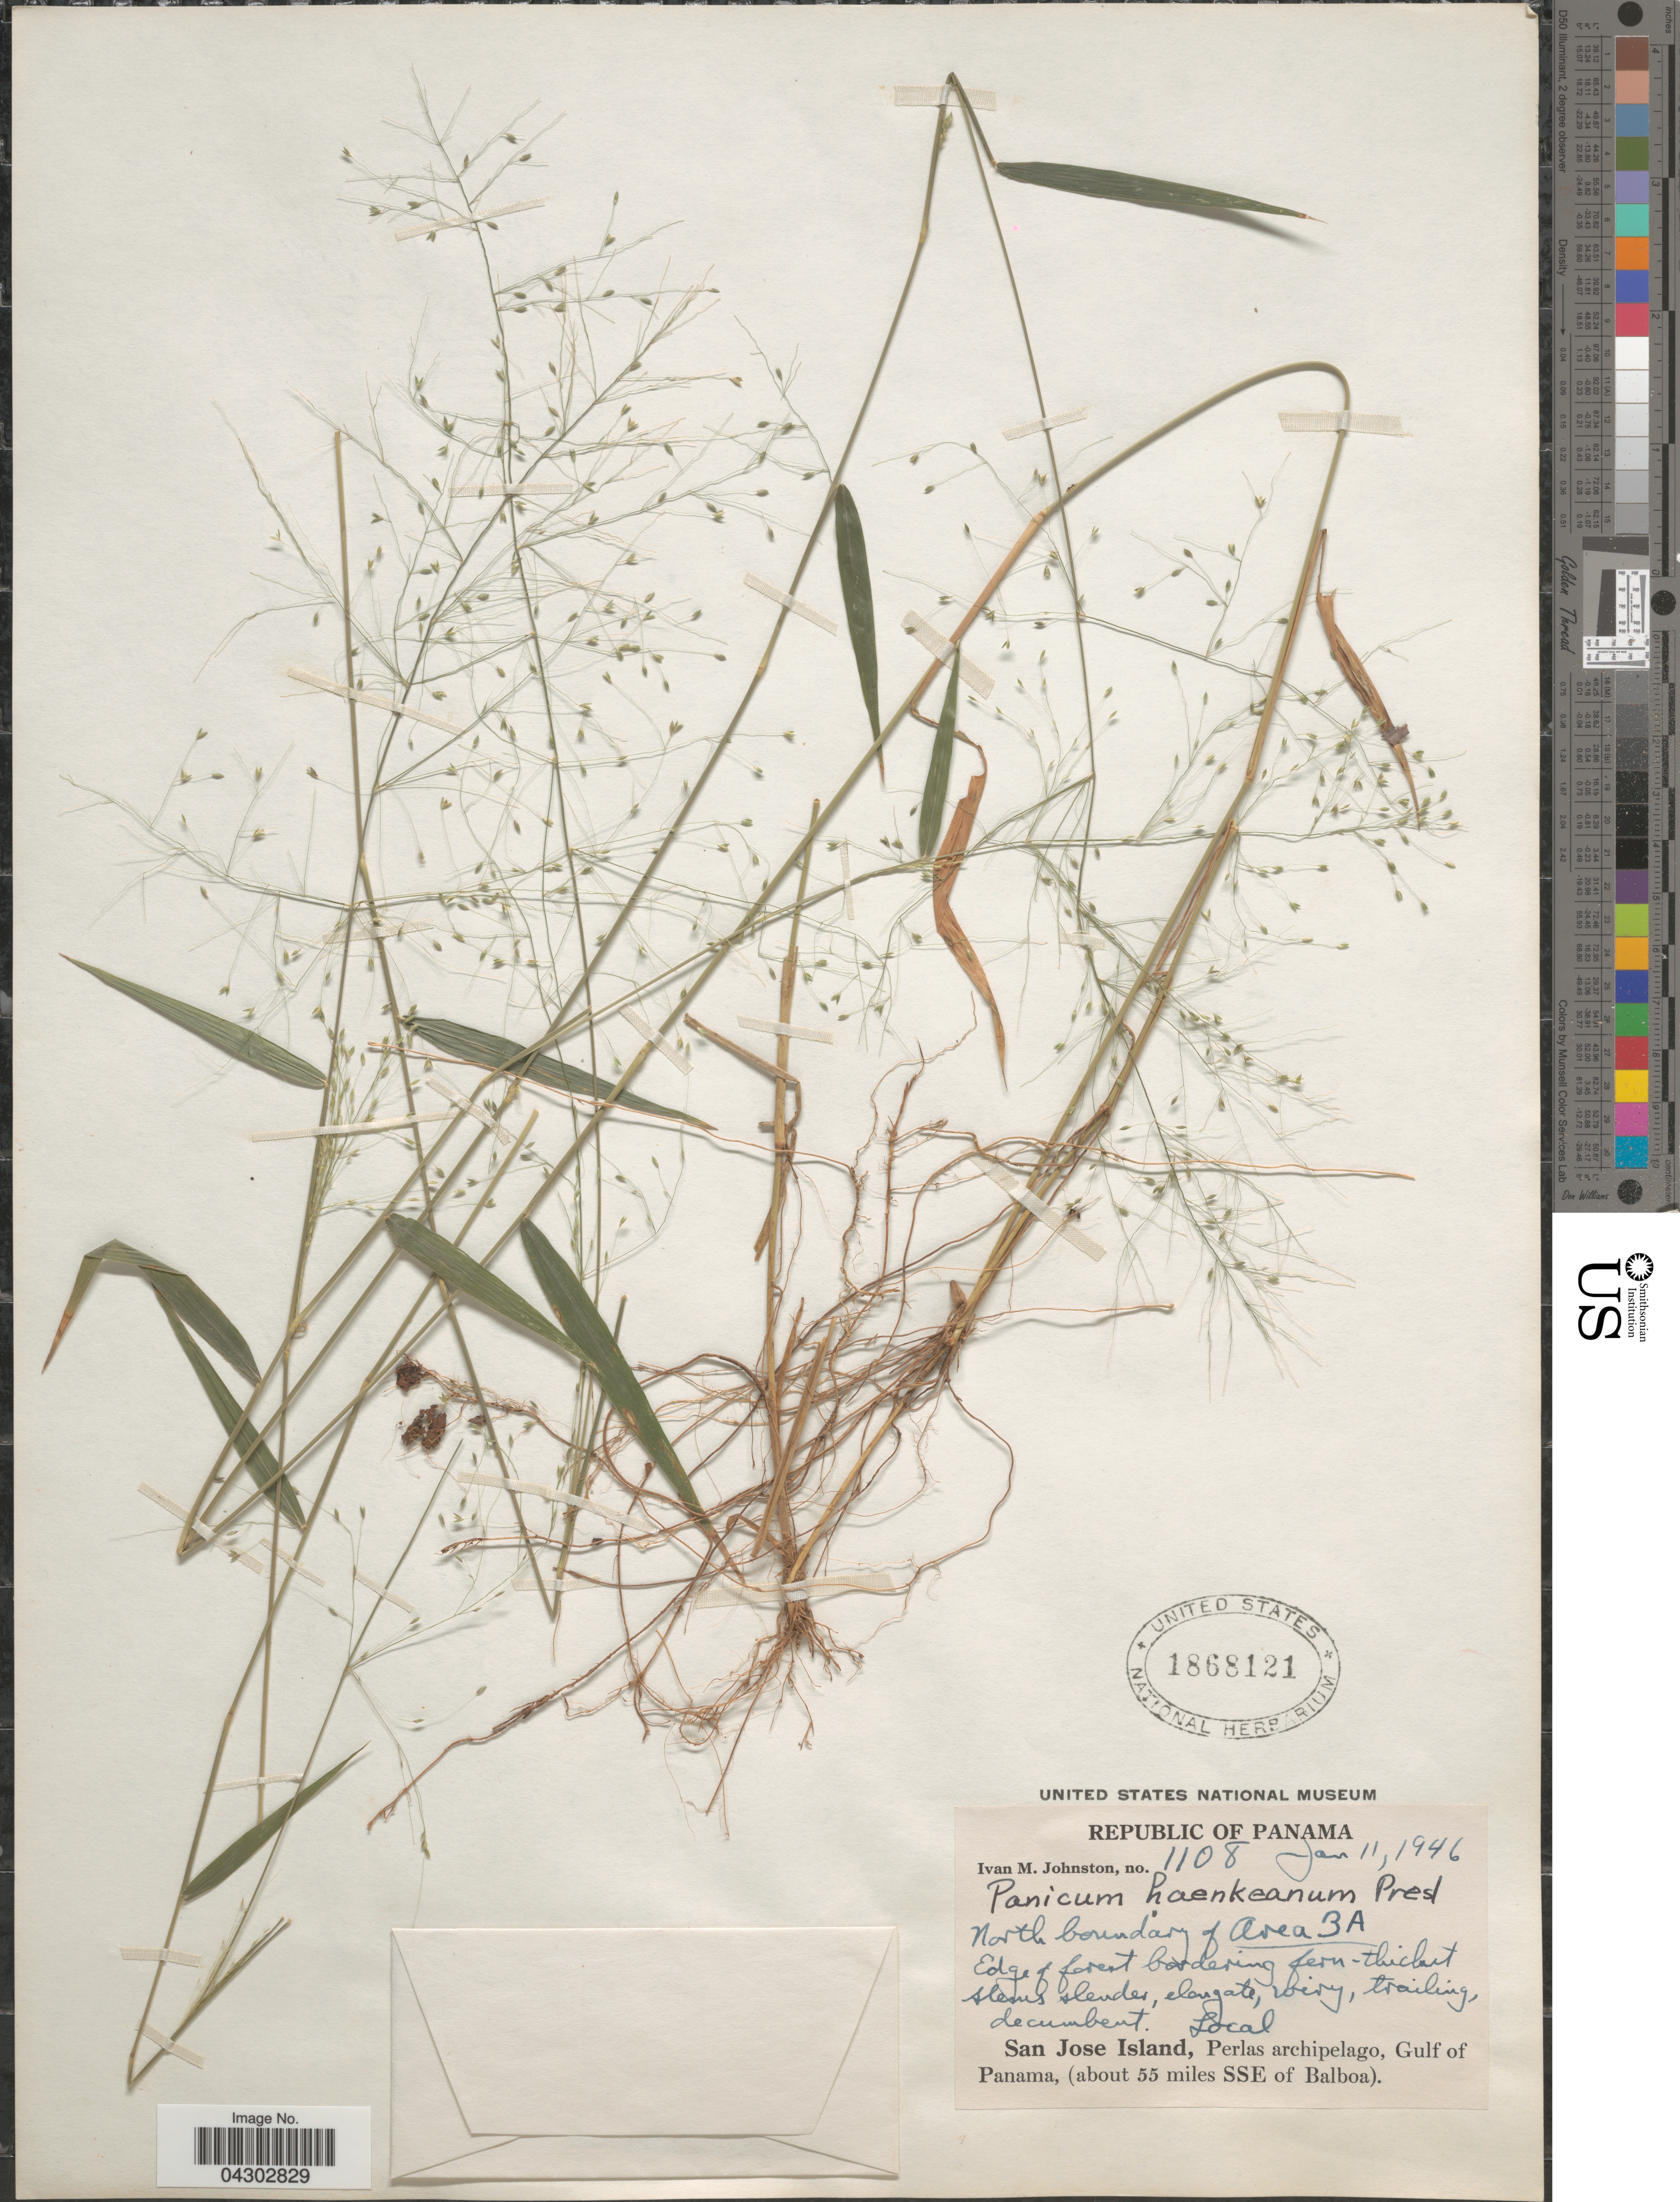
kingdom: Plantae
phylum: Tracheophyta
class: Liliopsida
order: Poales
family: Poaceae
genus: Panicum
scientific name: Panicum haenkeanum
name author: J. Presl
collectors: I.M. Johnston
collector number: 1108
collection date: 1946-01-11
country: Panama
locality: North boundary of Area 3A. San Jose Island, Perlas archipelago, Gulf of Panama, (about 55 miles SSE of Balboa).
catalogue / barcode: US 1868121